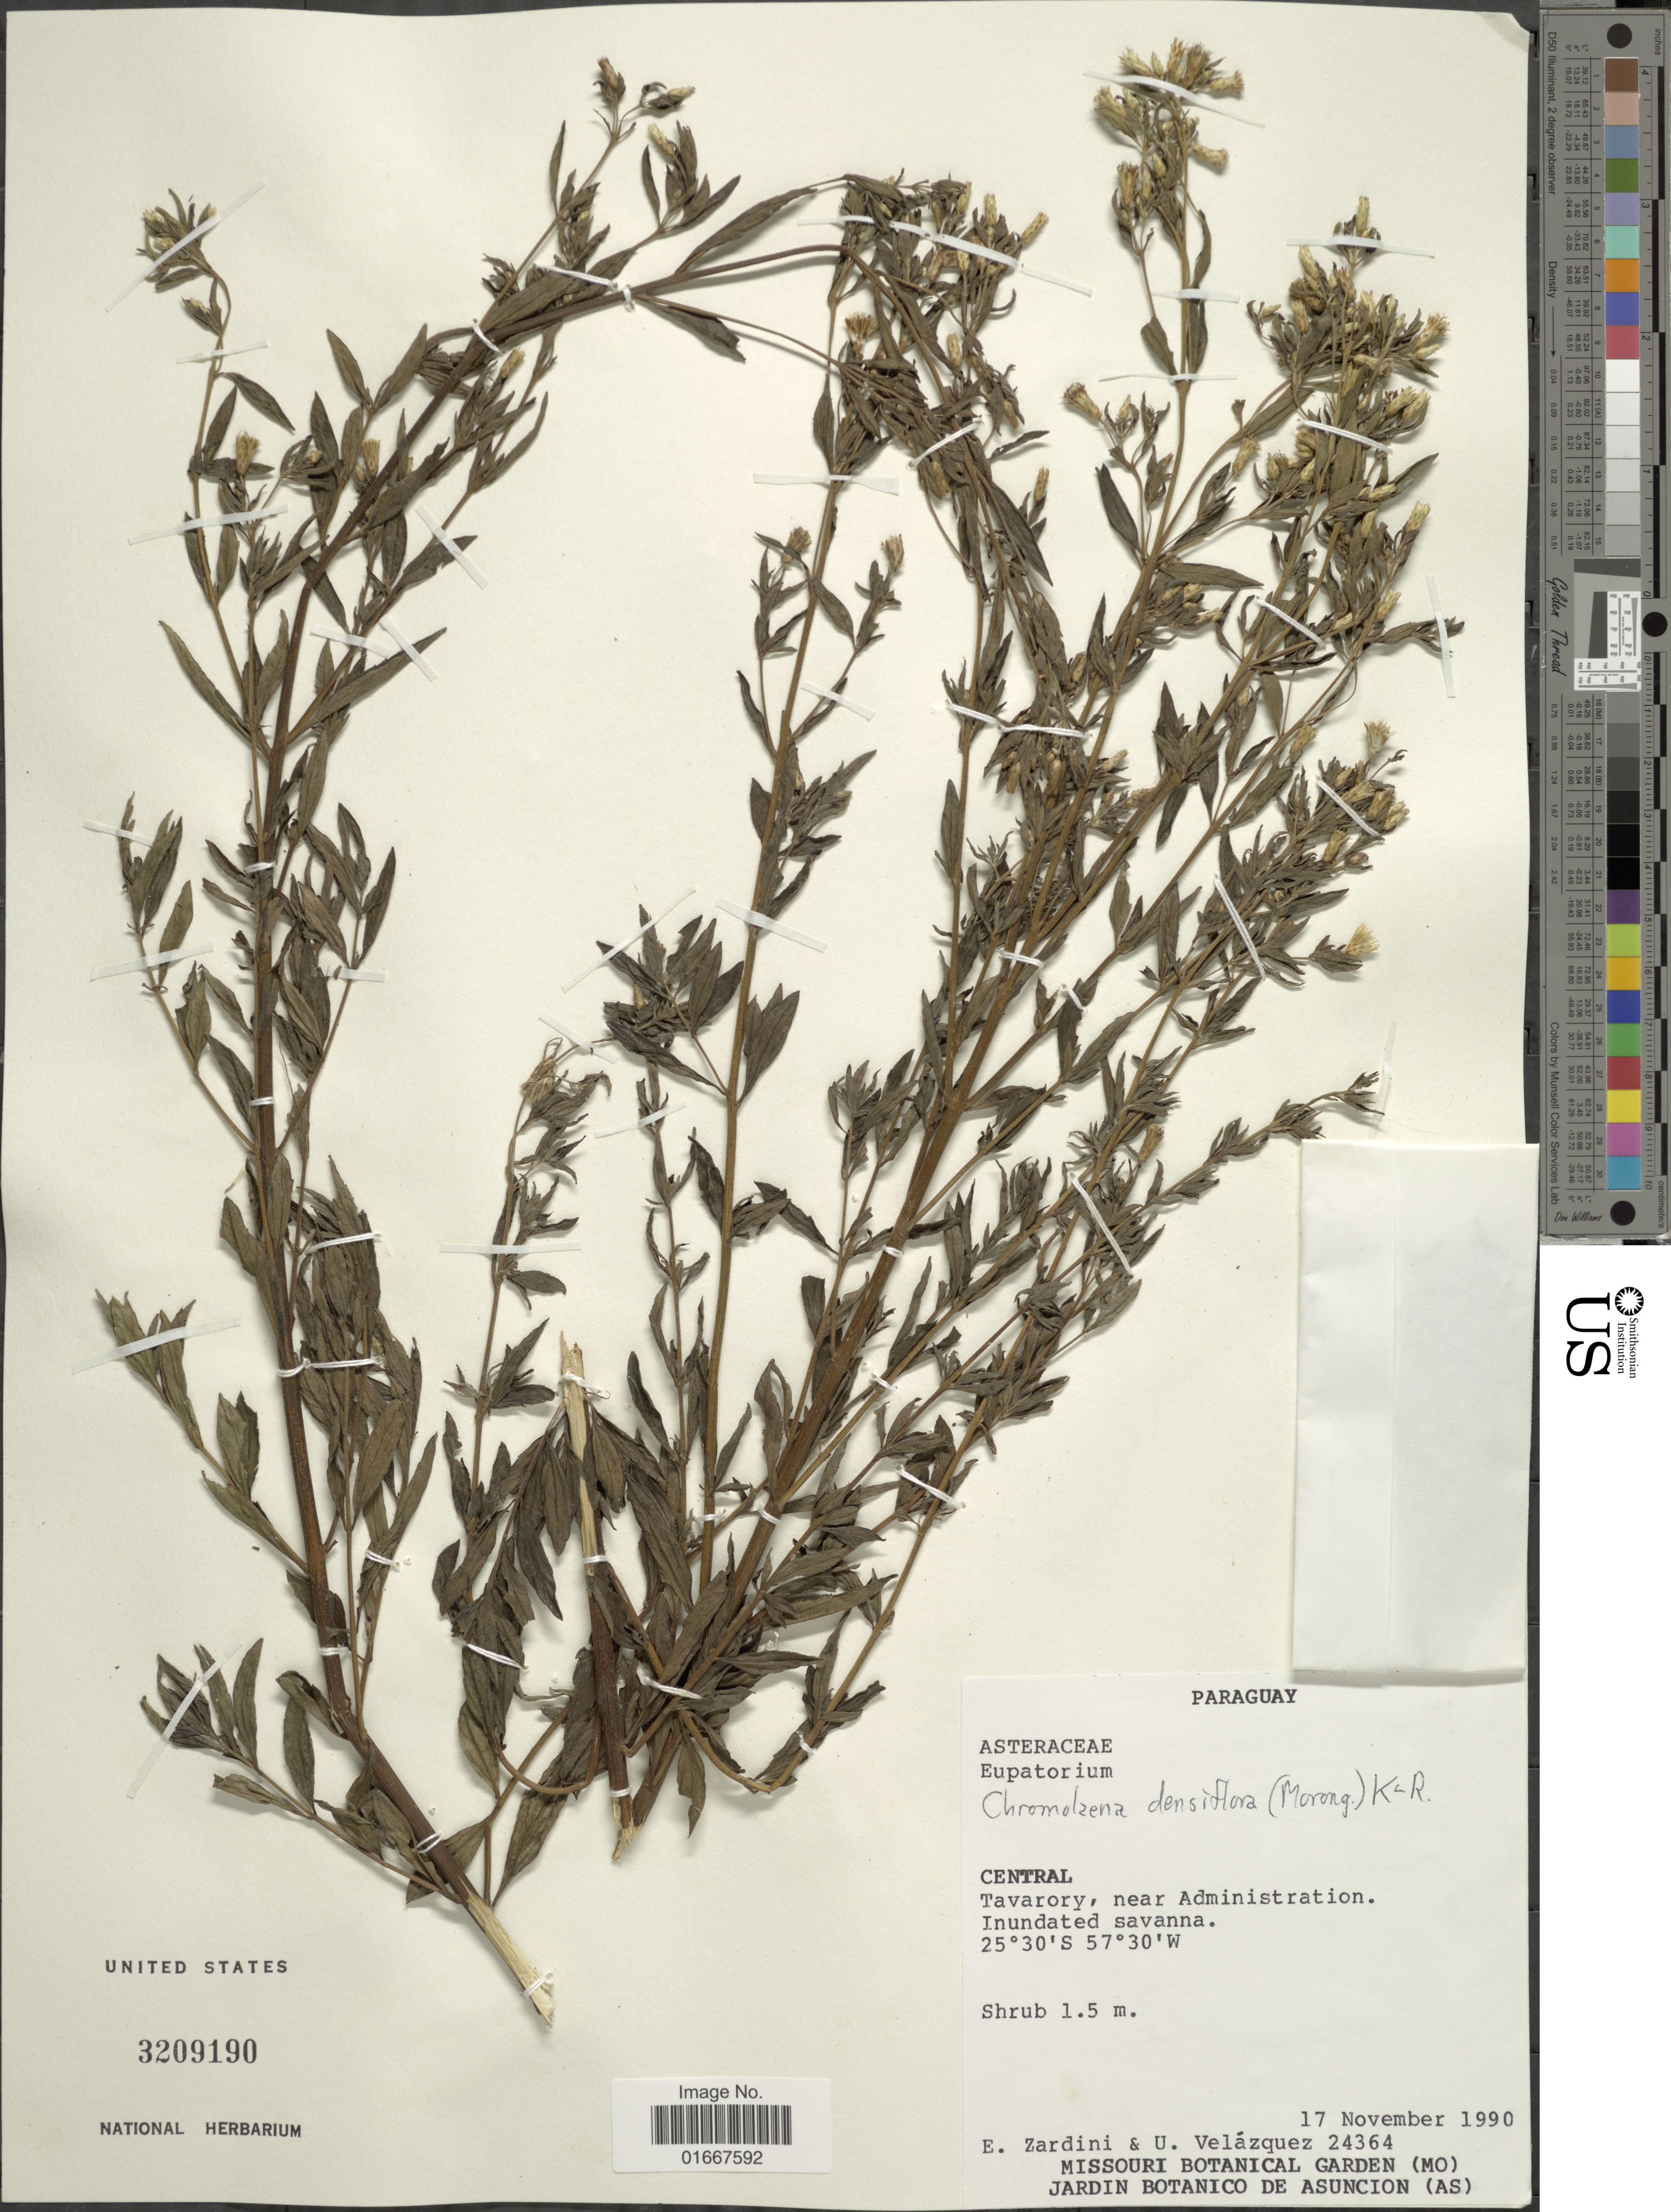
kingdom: Plantae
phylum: Tracheophyta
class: Magnoliopsida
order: Asterales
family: Asteraceae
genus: Chromolaena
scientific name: Chromolaena densiflorum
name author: (Morong) R.M. King & H. Rob.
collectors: E. M. Zardini & U. Velázquez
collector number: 24364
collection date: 1990-11-17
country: Paraguay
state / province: Central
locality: Tavarory, near Administration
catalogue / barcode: US 3209190